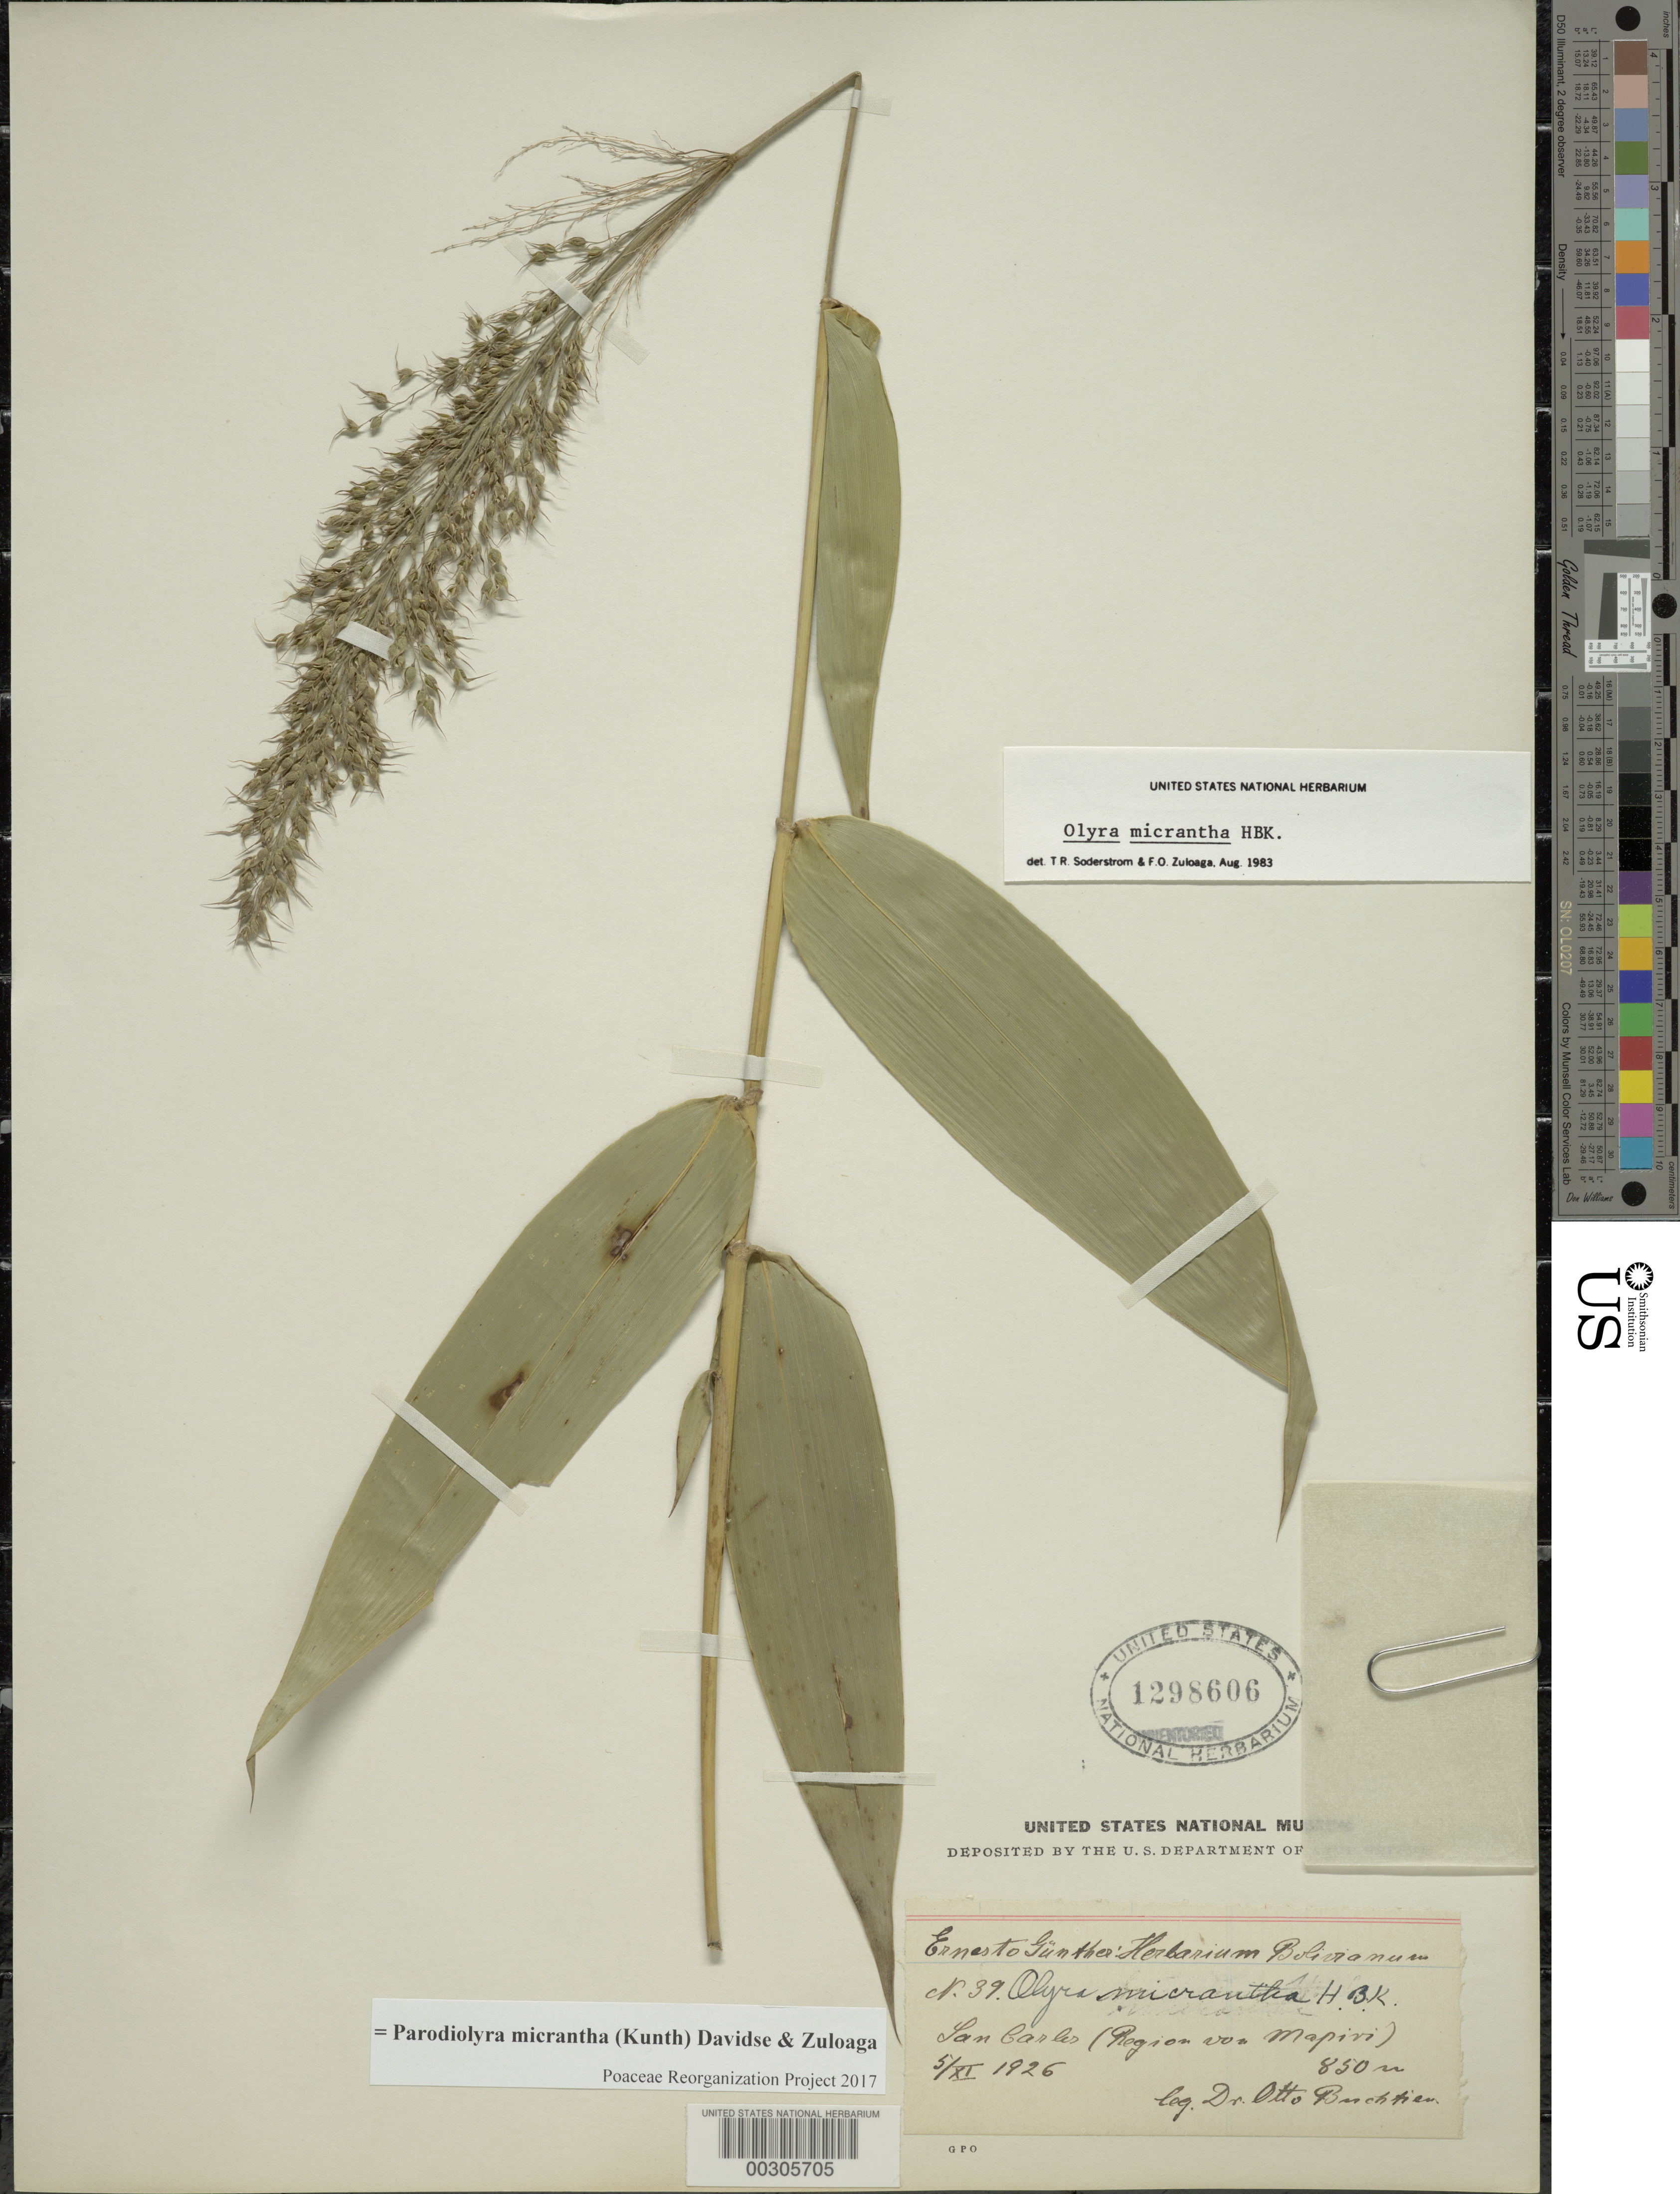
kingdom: Plantae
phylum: Tracheophyta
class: Liliopsida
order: Poales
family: Poaceae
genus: Parodiolyra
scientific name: Parodiolyra micrantha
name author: (Kunth) Davidse & Zuloaga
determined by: Poaceae Reorganization Project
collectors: O. Buchtien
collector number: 39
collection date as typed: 05 Nov 1926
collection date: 1926-11-05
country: Bolivia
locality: San Carlos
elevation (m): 850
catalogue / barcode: US 1298606